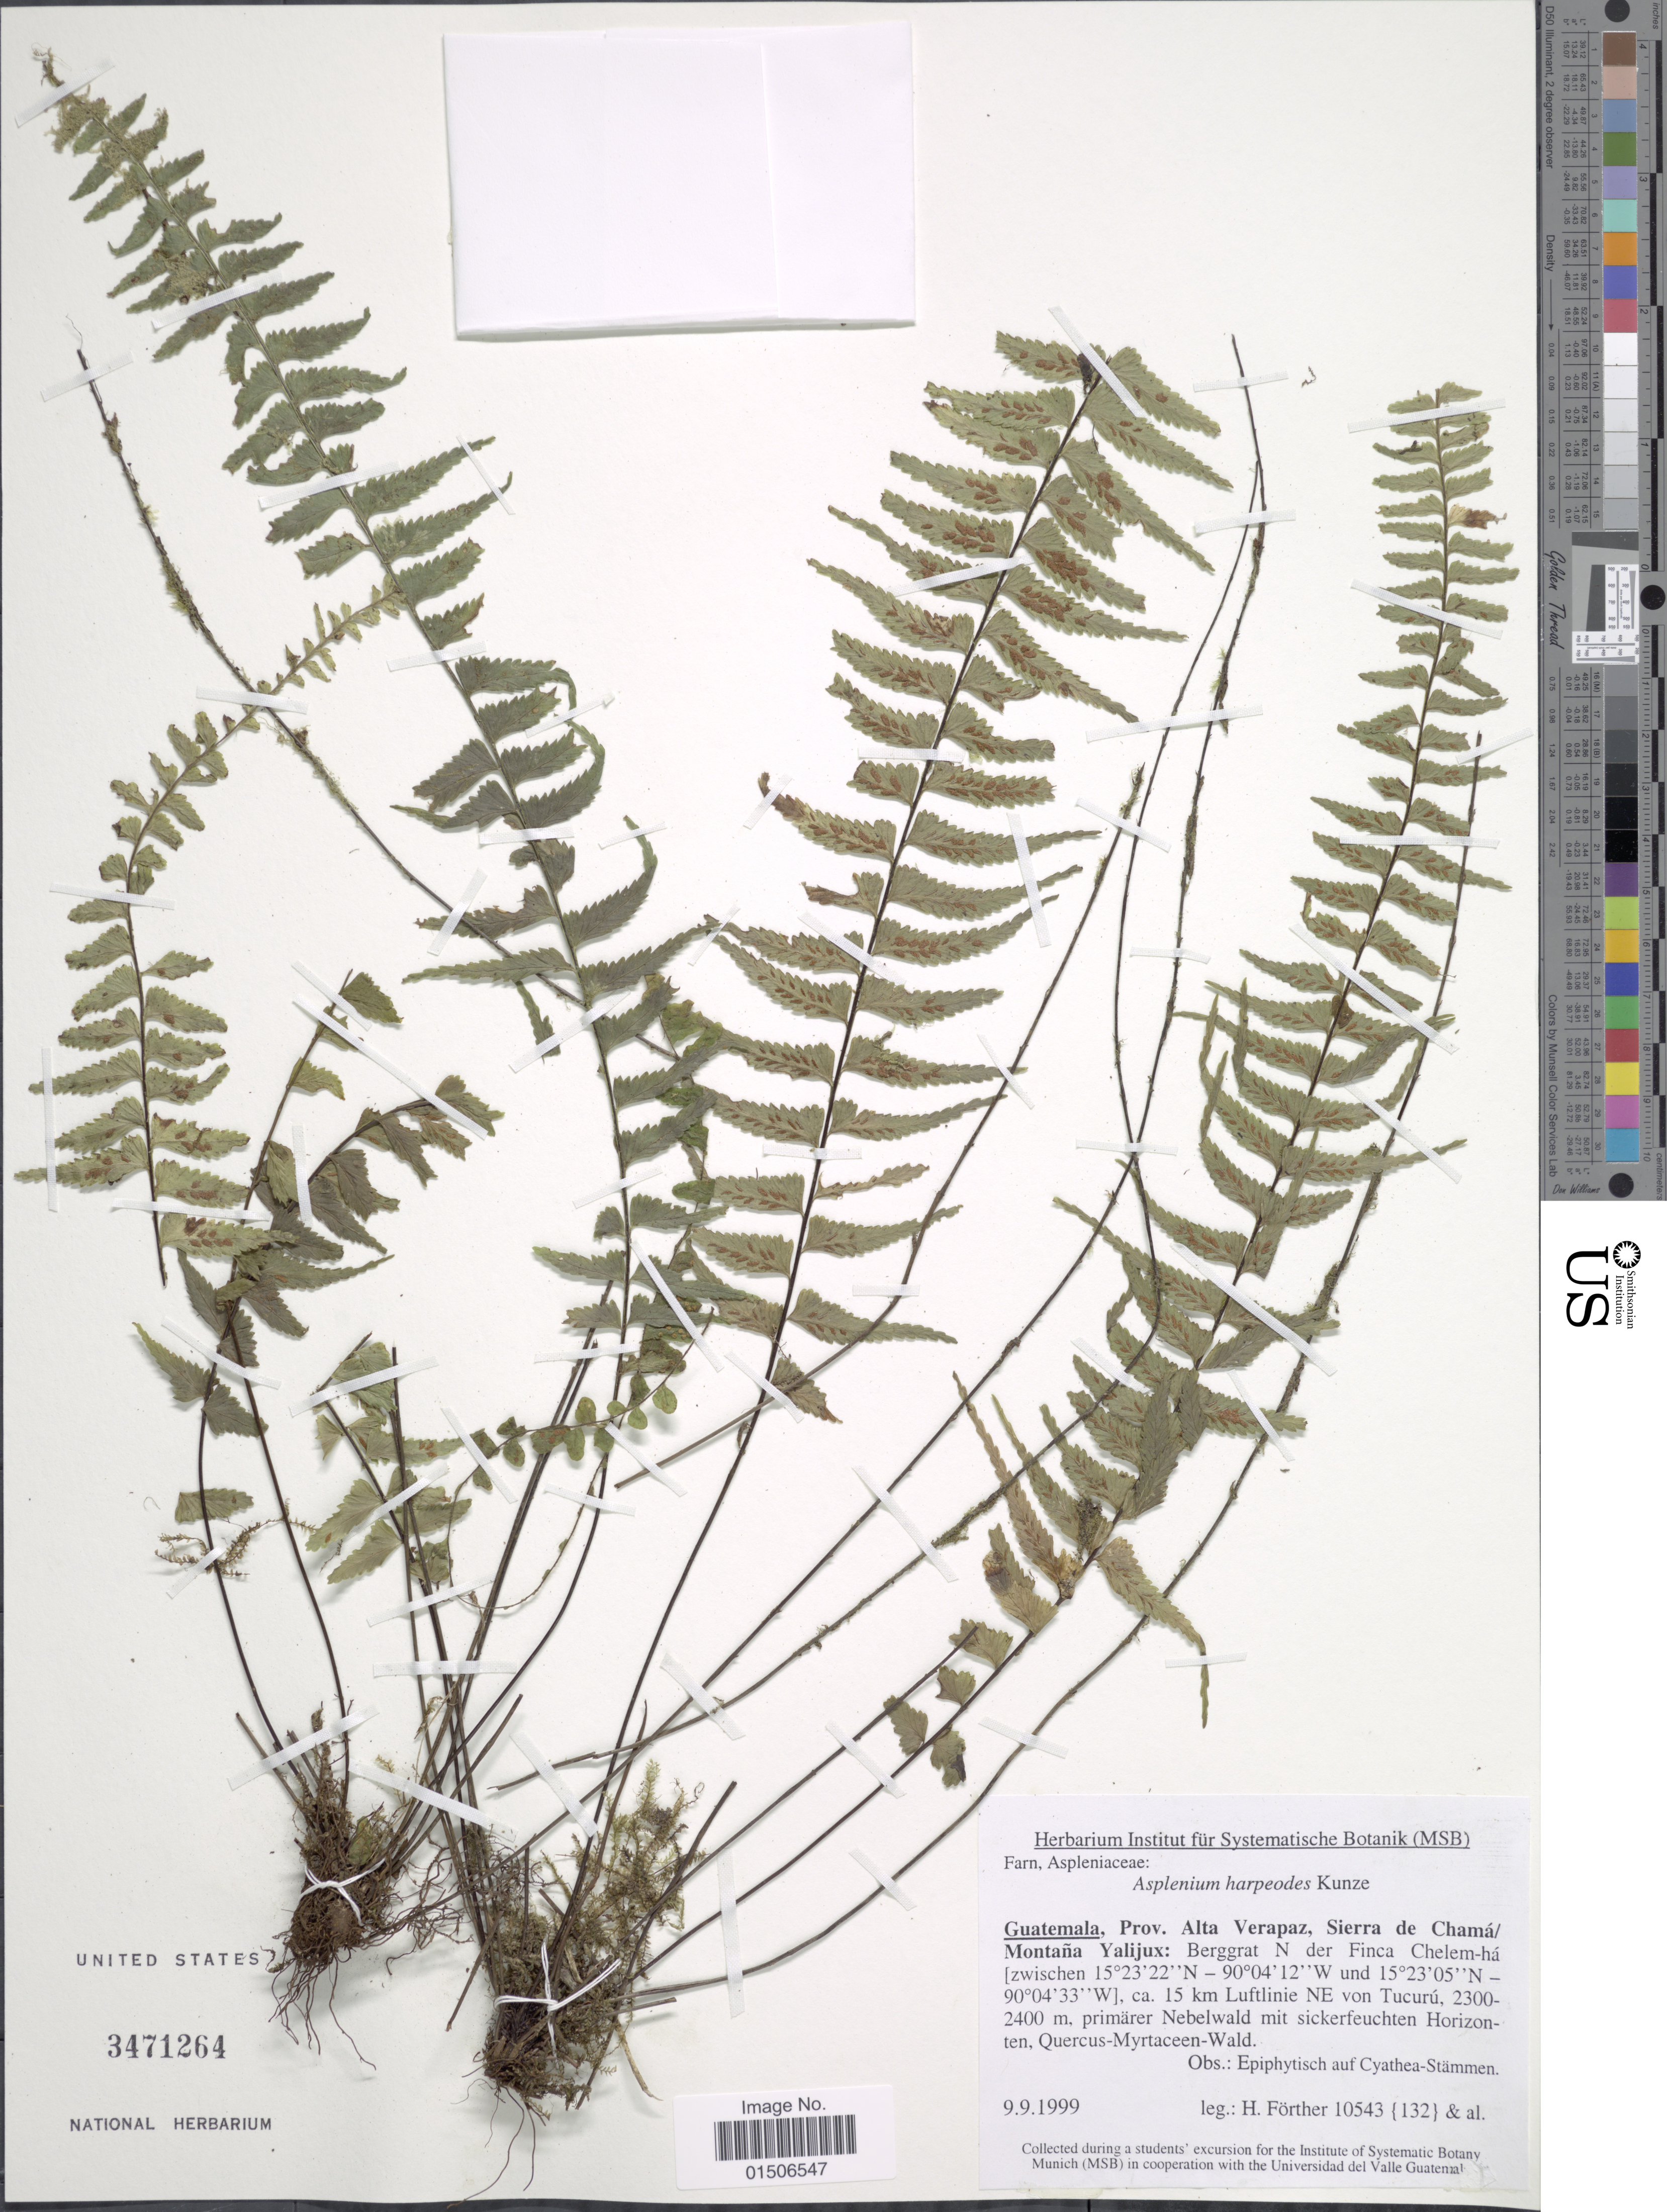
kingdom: Plantae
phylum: Tracheophyta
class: Polypodiopsida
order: Polypodiales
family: Aspleniaceae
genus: Asplenium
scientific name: Asplenium harpeodes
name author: Kunze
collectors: H. Förther & et al.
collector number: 10543{132}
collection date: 1999-09-09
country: Guatemala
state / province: Alta Verapaz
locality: Sierra de Chamá/Montaña Yalijux: Berggrat N der Finca Chelem-há, ca. 15 km Luftline NE von Tucurú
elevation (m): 2300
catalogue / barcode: US 3471264